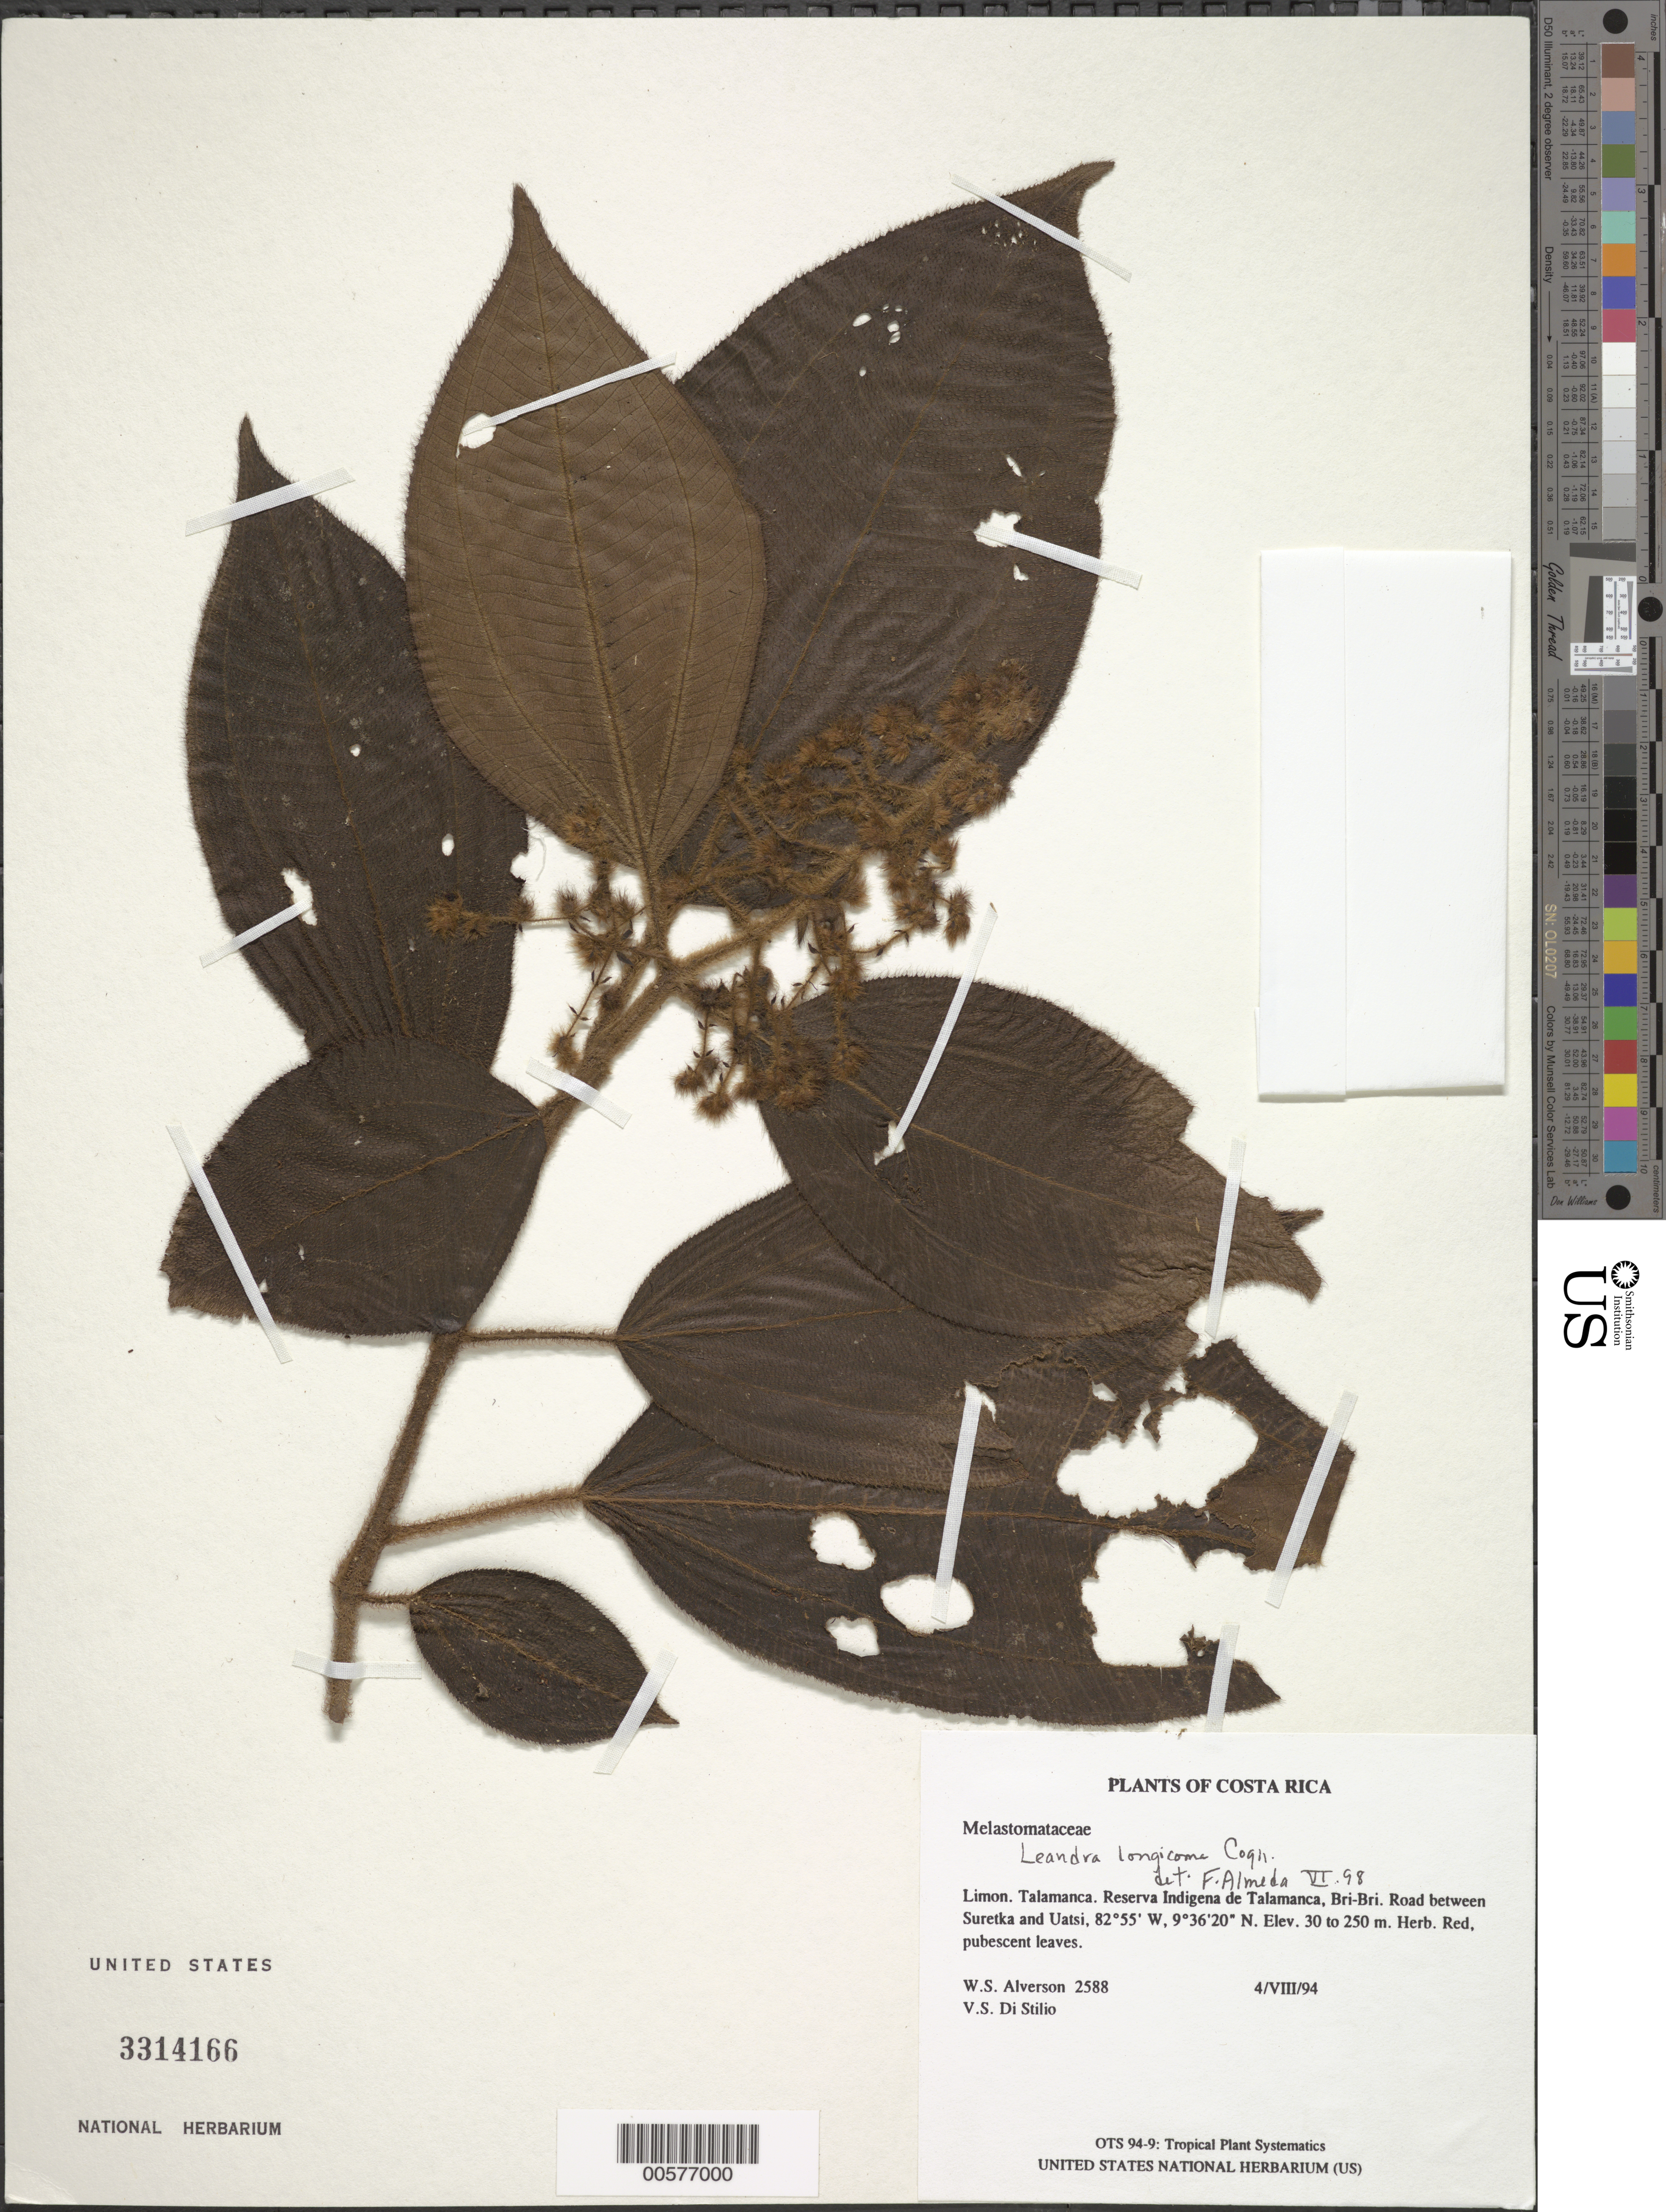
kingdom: Plantae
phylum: Tracheophyta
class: Magnoliopsida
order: Myrtales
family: Melastomataceae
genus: Leandra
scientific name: Leandra longicoma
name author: Cogn.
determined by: Almeda, F.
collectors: W. S. Alverson & V. Di Stilio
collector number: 2588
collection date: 1994-08-04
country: Costa Rica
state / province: Limón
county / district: Talamanca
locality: Reserva Indigena de Talamanca, Bri-Bri. Road between Suretka and Uatsi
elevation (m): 30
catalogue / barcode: US 3314166